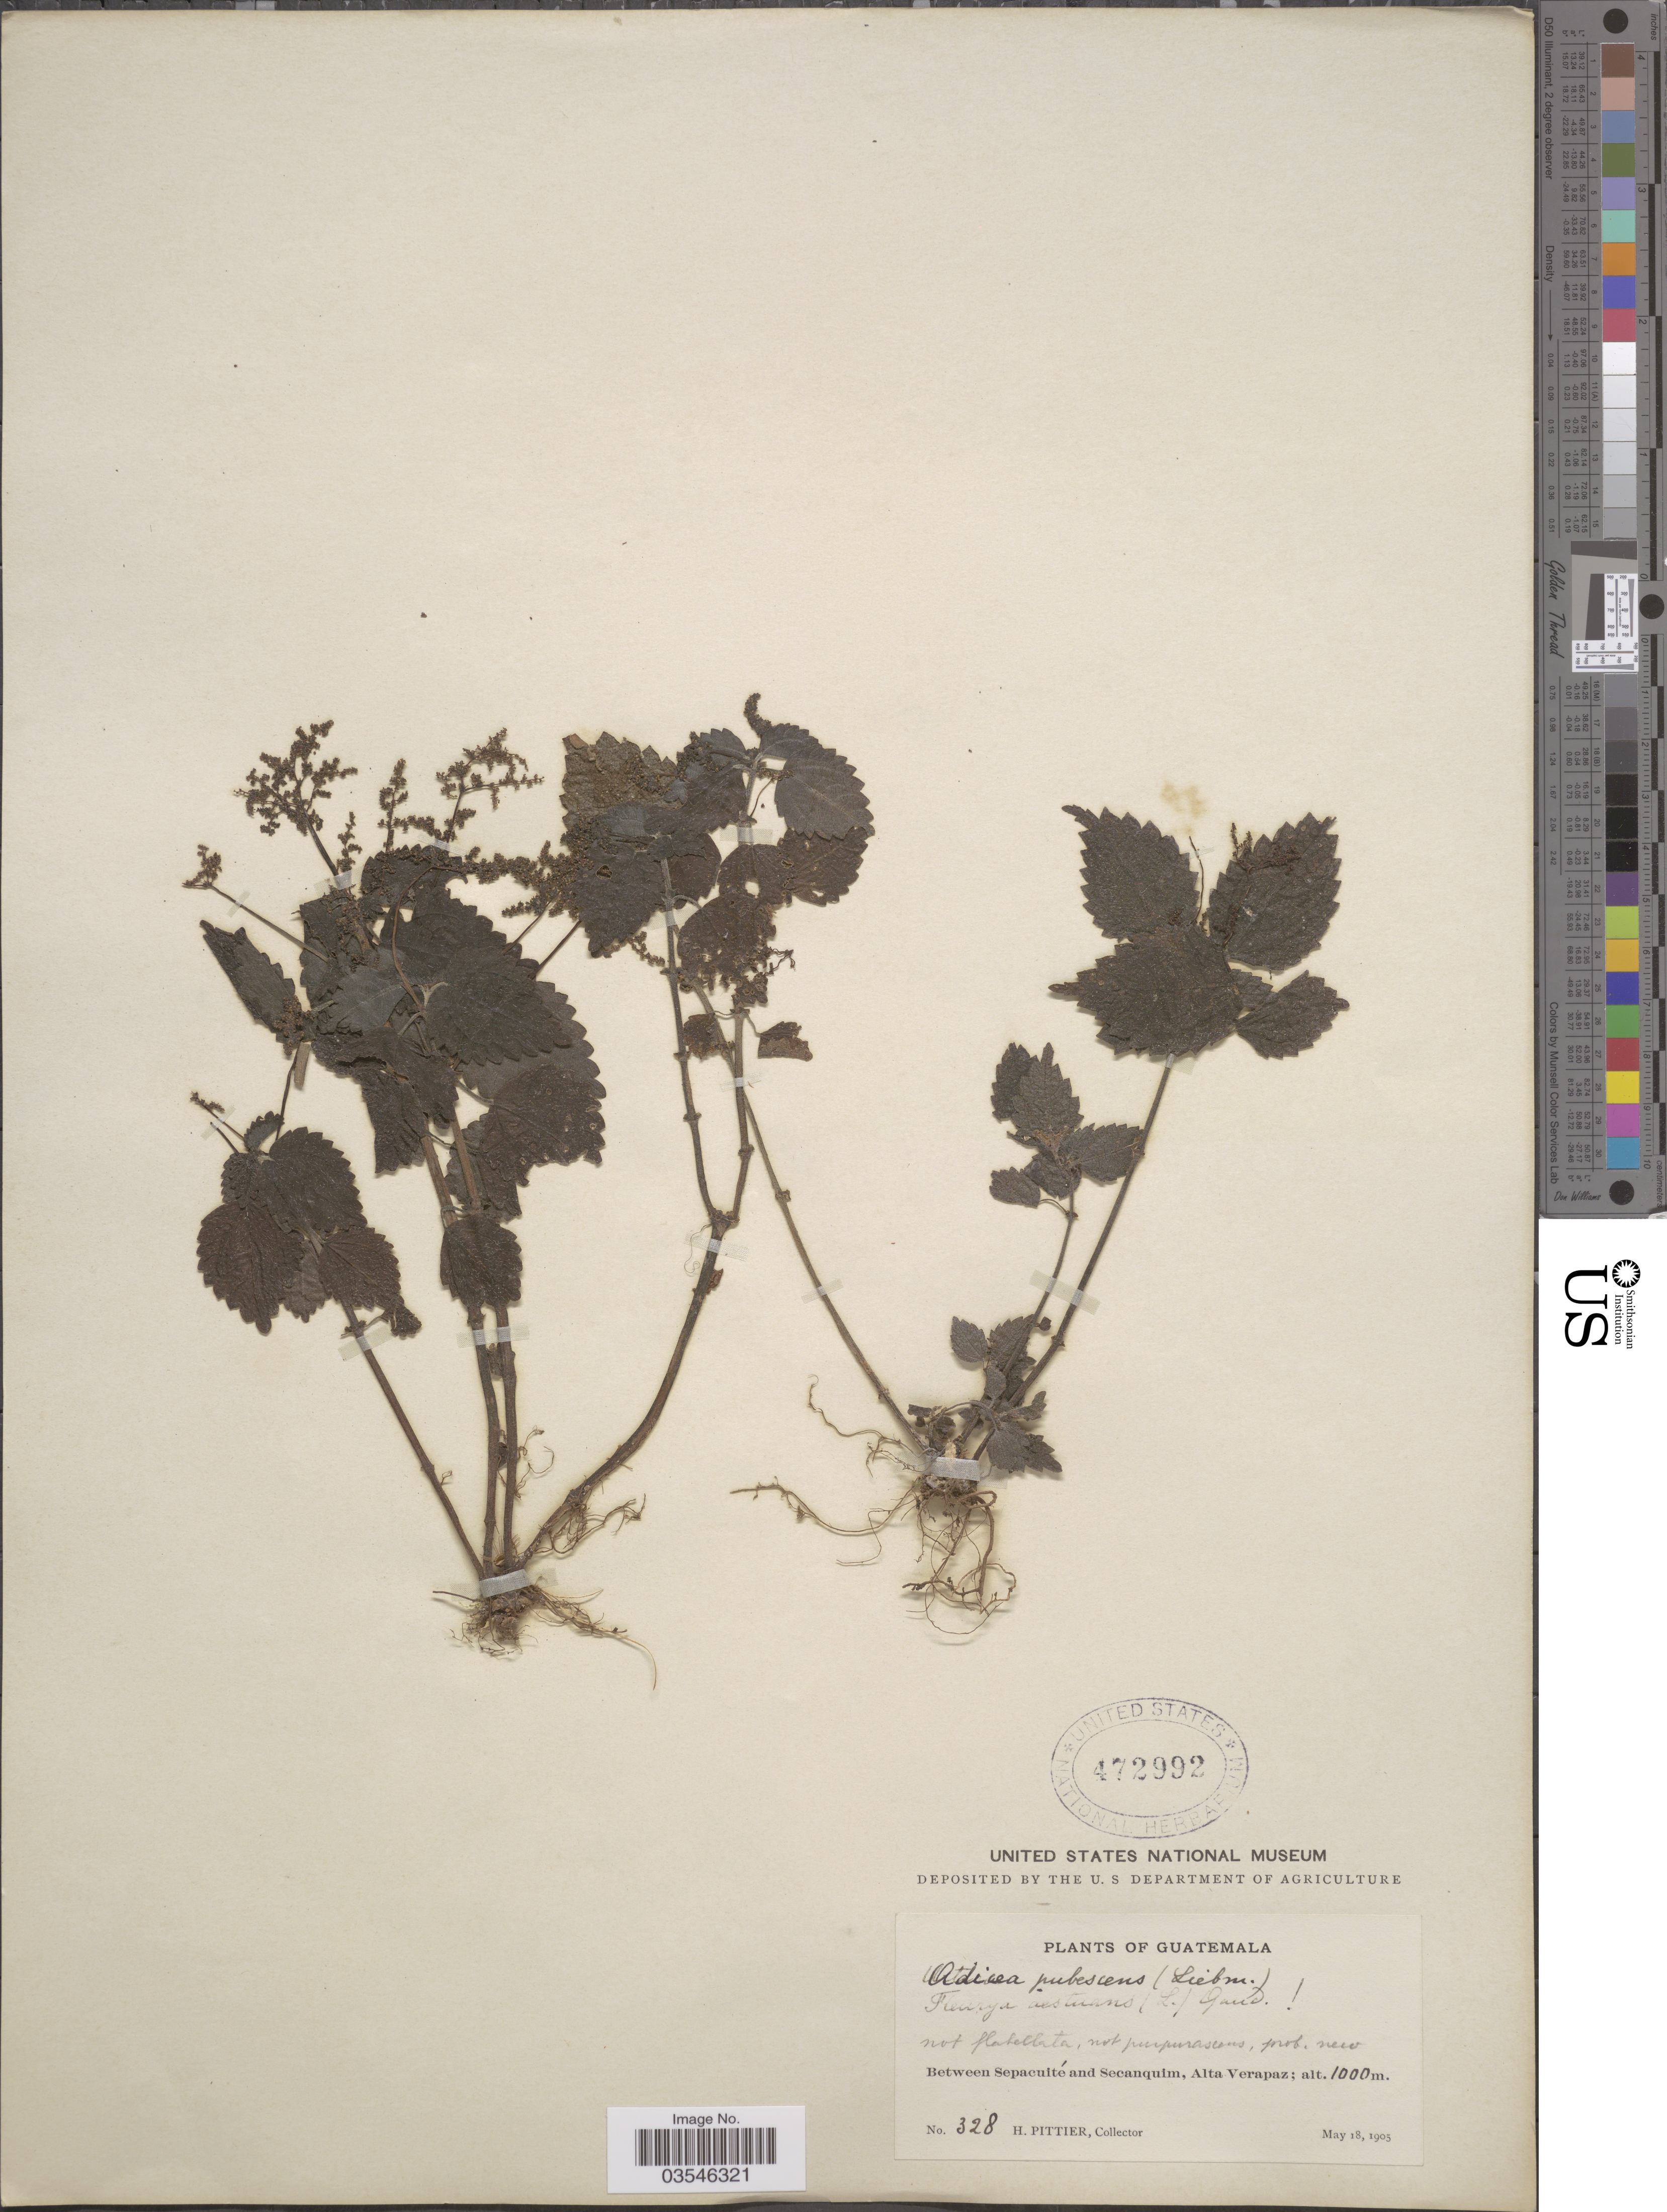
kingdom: Plantae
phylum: Tracheophyta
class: Magnoliopsida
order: Rosales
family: Urticaceae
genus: Pilea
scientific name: Pilea pubescens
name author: Liebm.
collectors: H. F. Pittier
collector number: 328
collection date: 1905-05-18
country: Guatemala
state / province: Alta Verapaz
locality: Between Sepacuité and Secanquim.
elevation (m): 1000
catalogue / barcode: US 472992